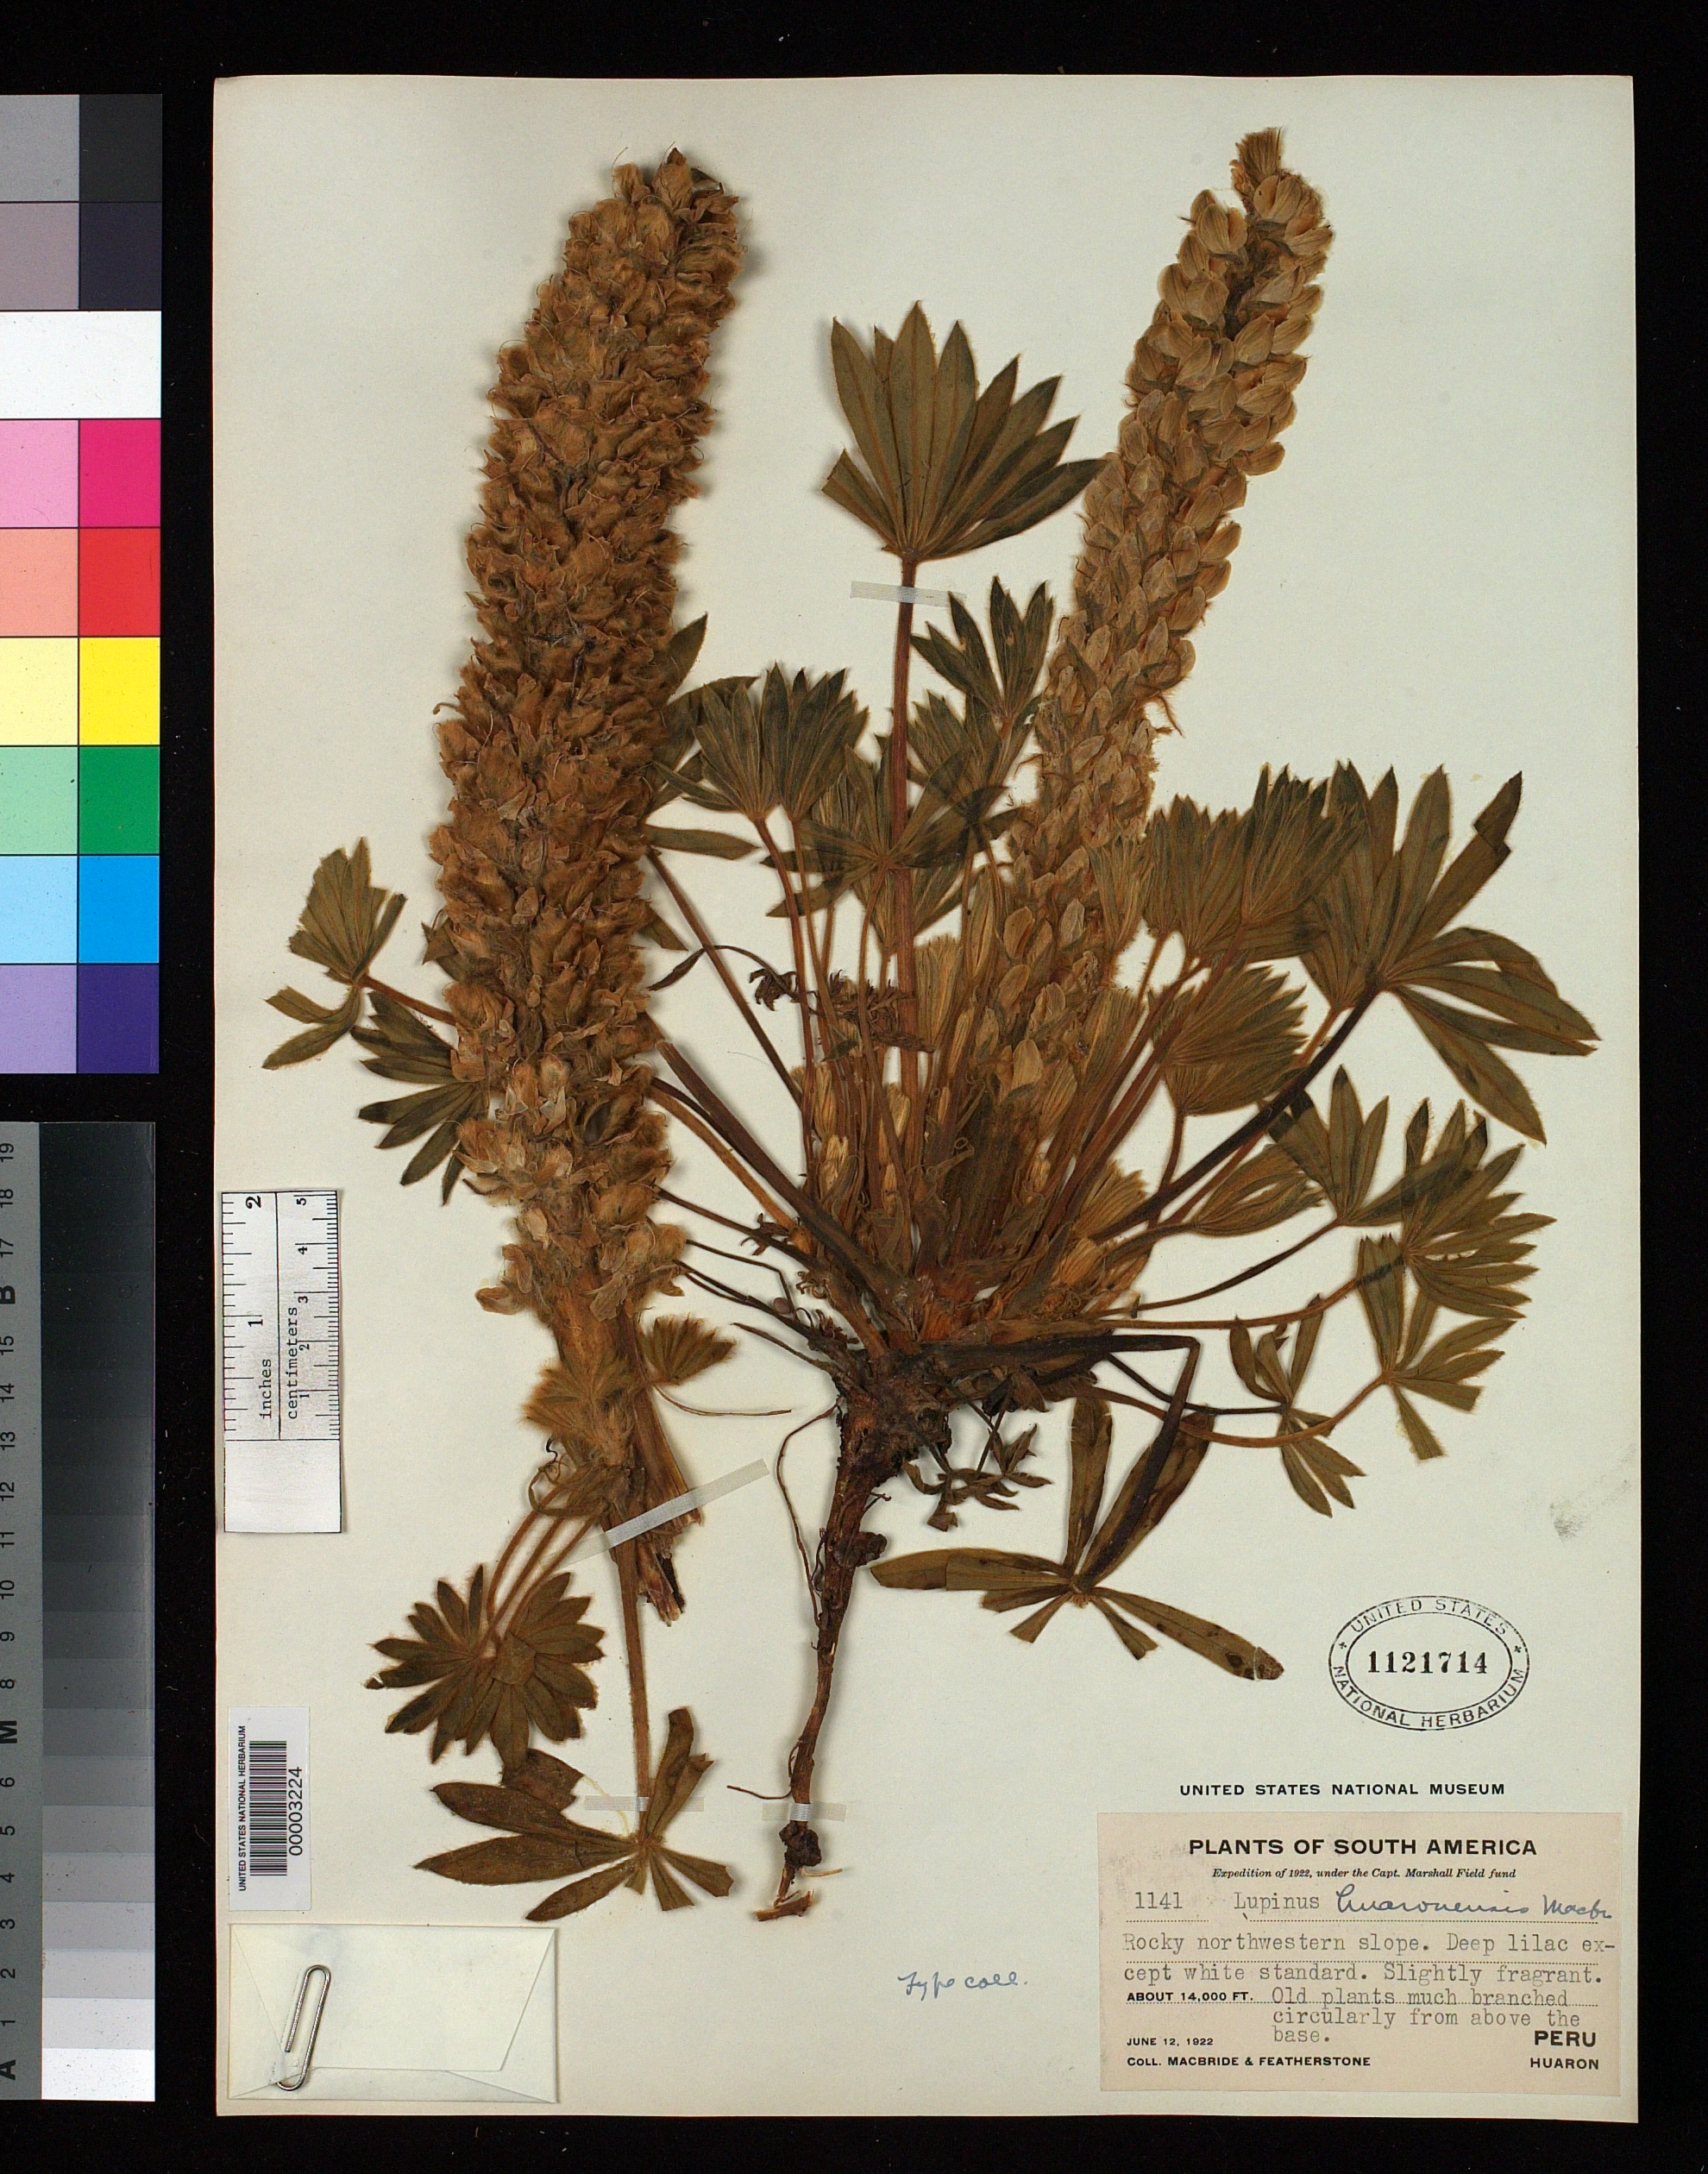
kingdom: Plantae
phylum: Tracheophyta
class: Magnoliopsida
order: Fabales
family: Fabaceae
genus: Lupinus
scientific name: Lupinus huaronensis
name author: J.F. Macbr.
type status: Isotype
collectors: J. F. Macbride & W. Featherstone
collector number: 1141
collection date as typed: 12 Jun 1922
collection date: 1922-06-12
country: Peru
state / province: Pasco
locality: Huarón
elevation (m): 427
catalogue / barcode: US 1121714